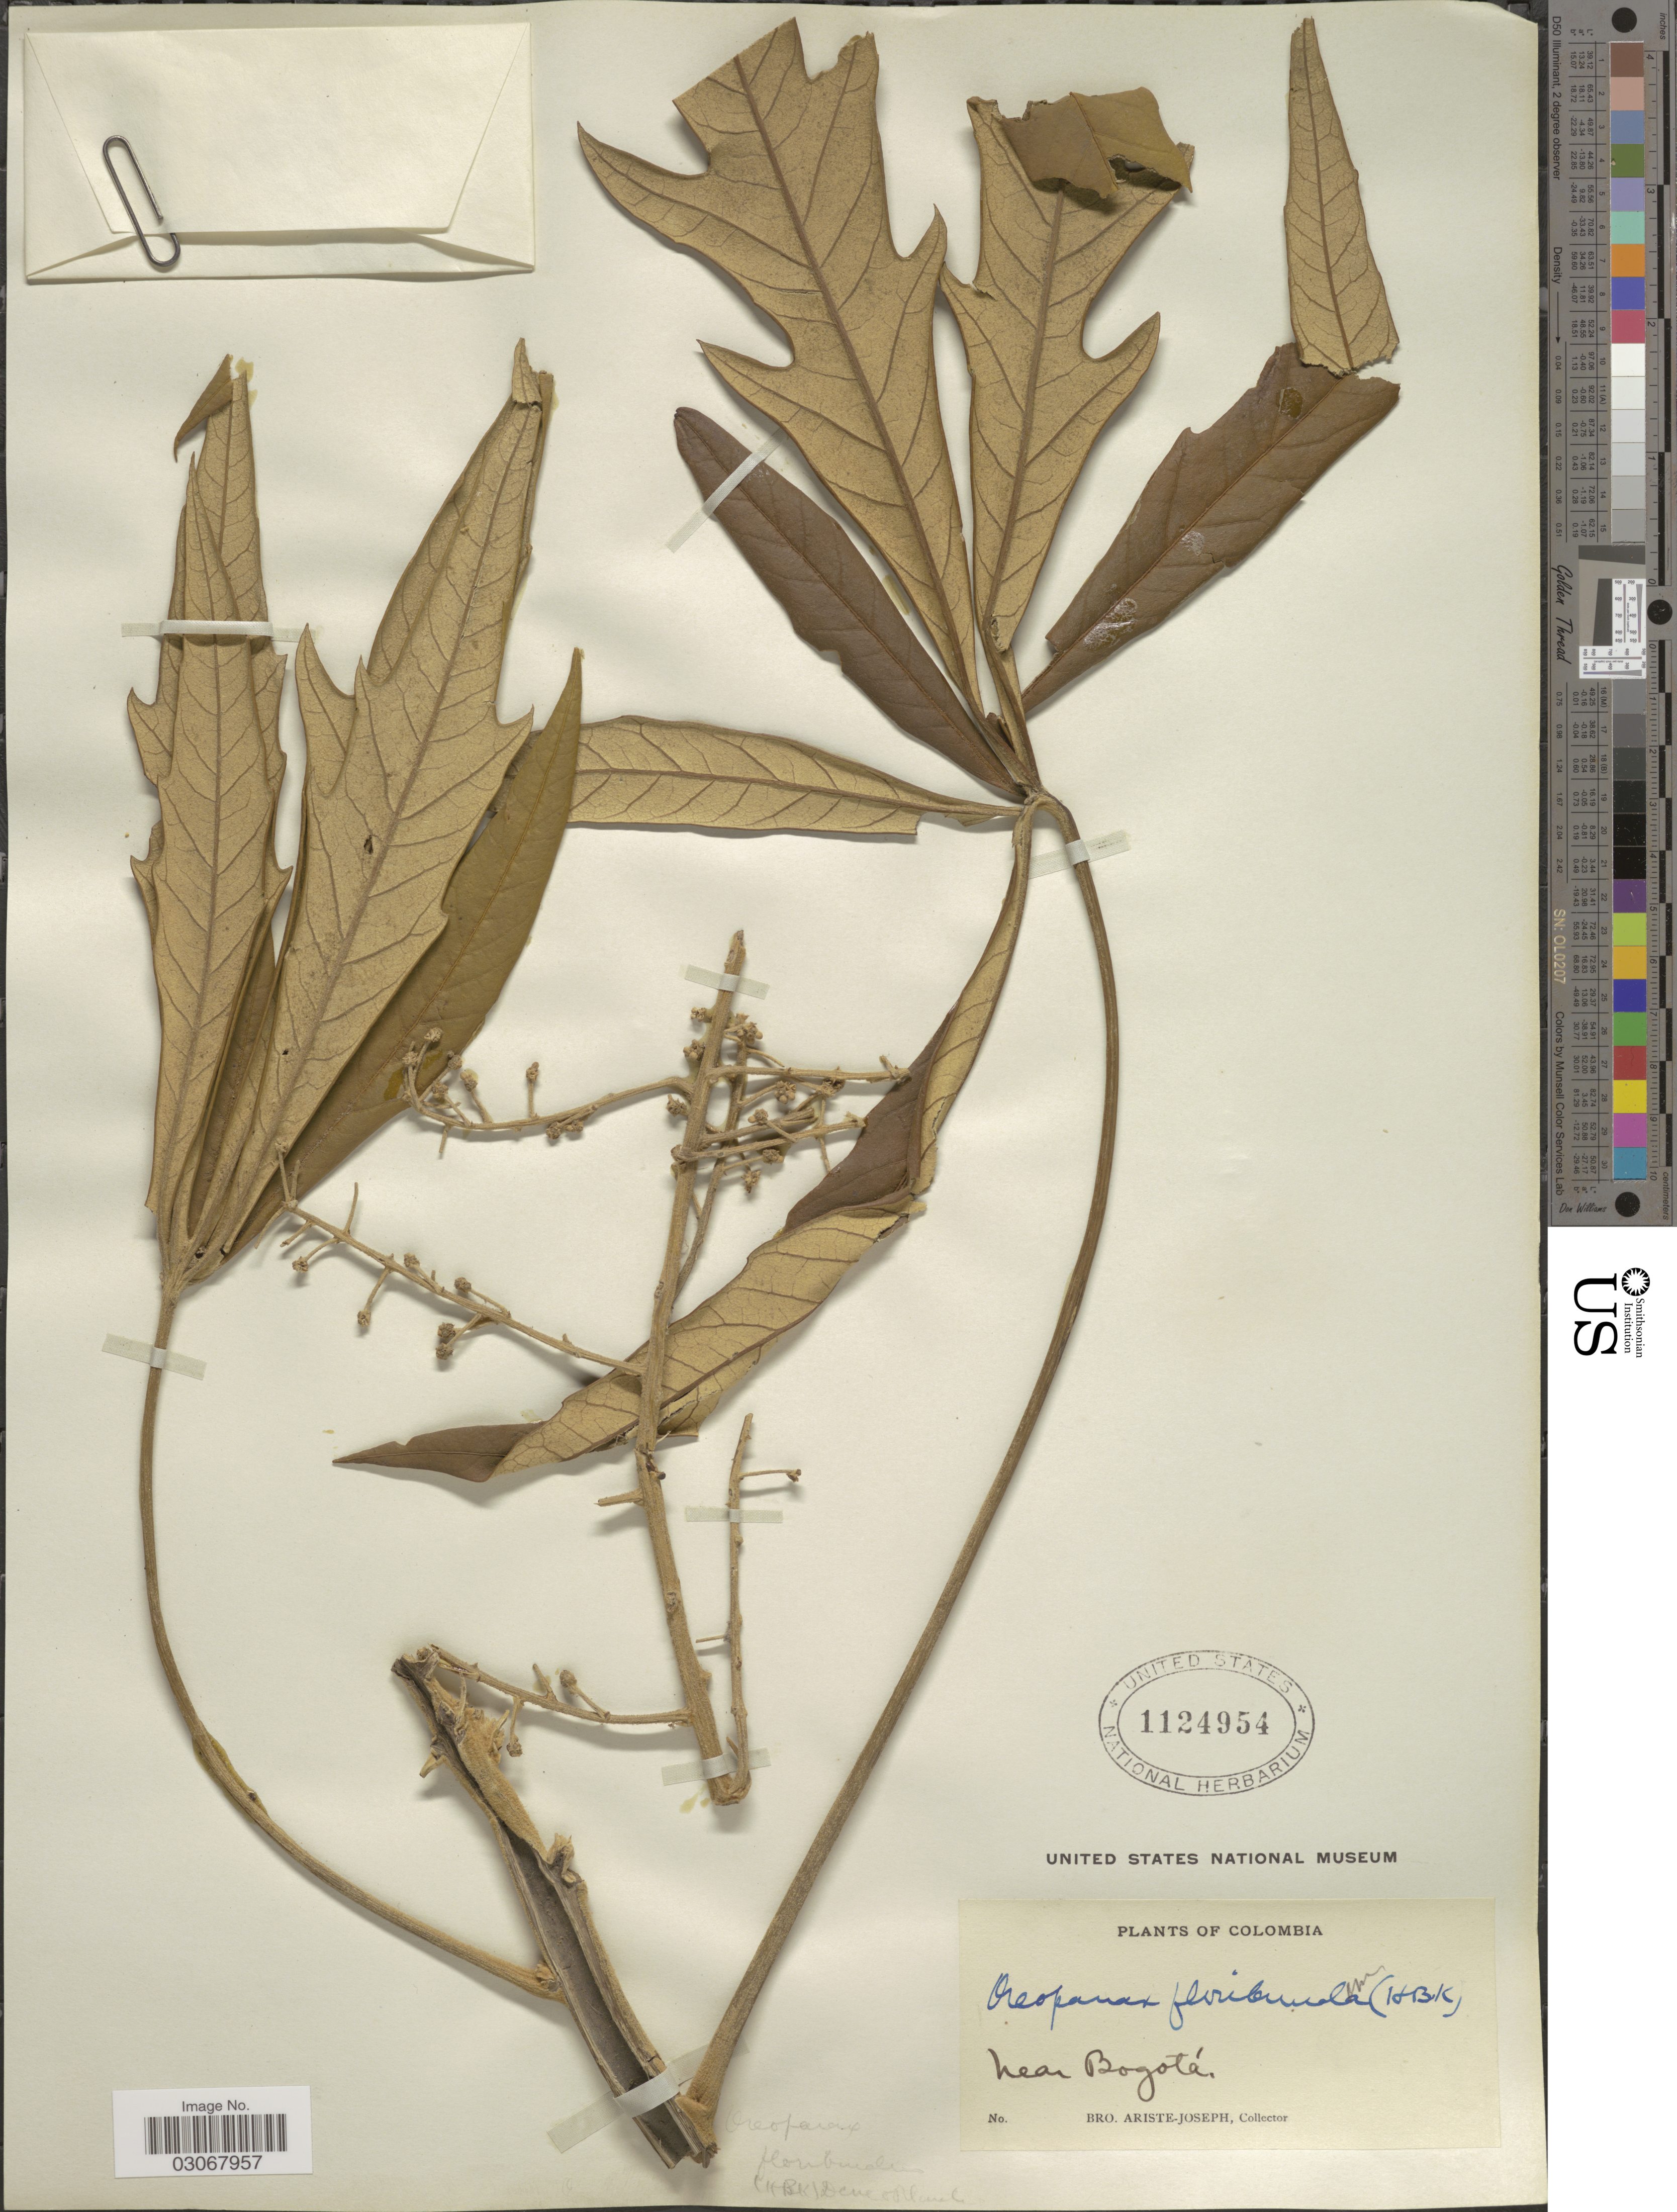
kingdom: Plantae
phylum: Tracheophyta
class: Magnoliopsida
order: Apiales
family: Araliaceae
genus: Oreopanax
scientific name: Oreopanax floribundus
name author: (Kunth) Decne. & Planch.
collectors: Bro. Ariste-Joseph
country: Colombia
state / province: Bogota D.C.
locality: Near Bogotá.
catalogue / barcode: US 1124954